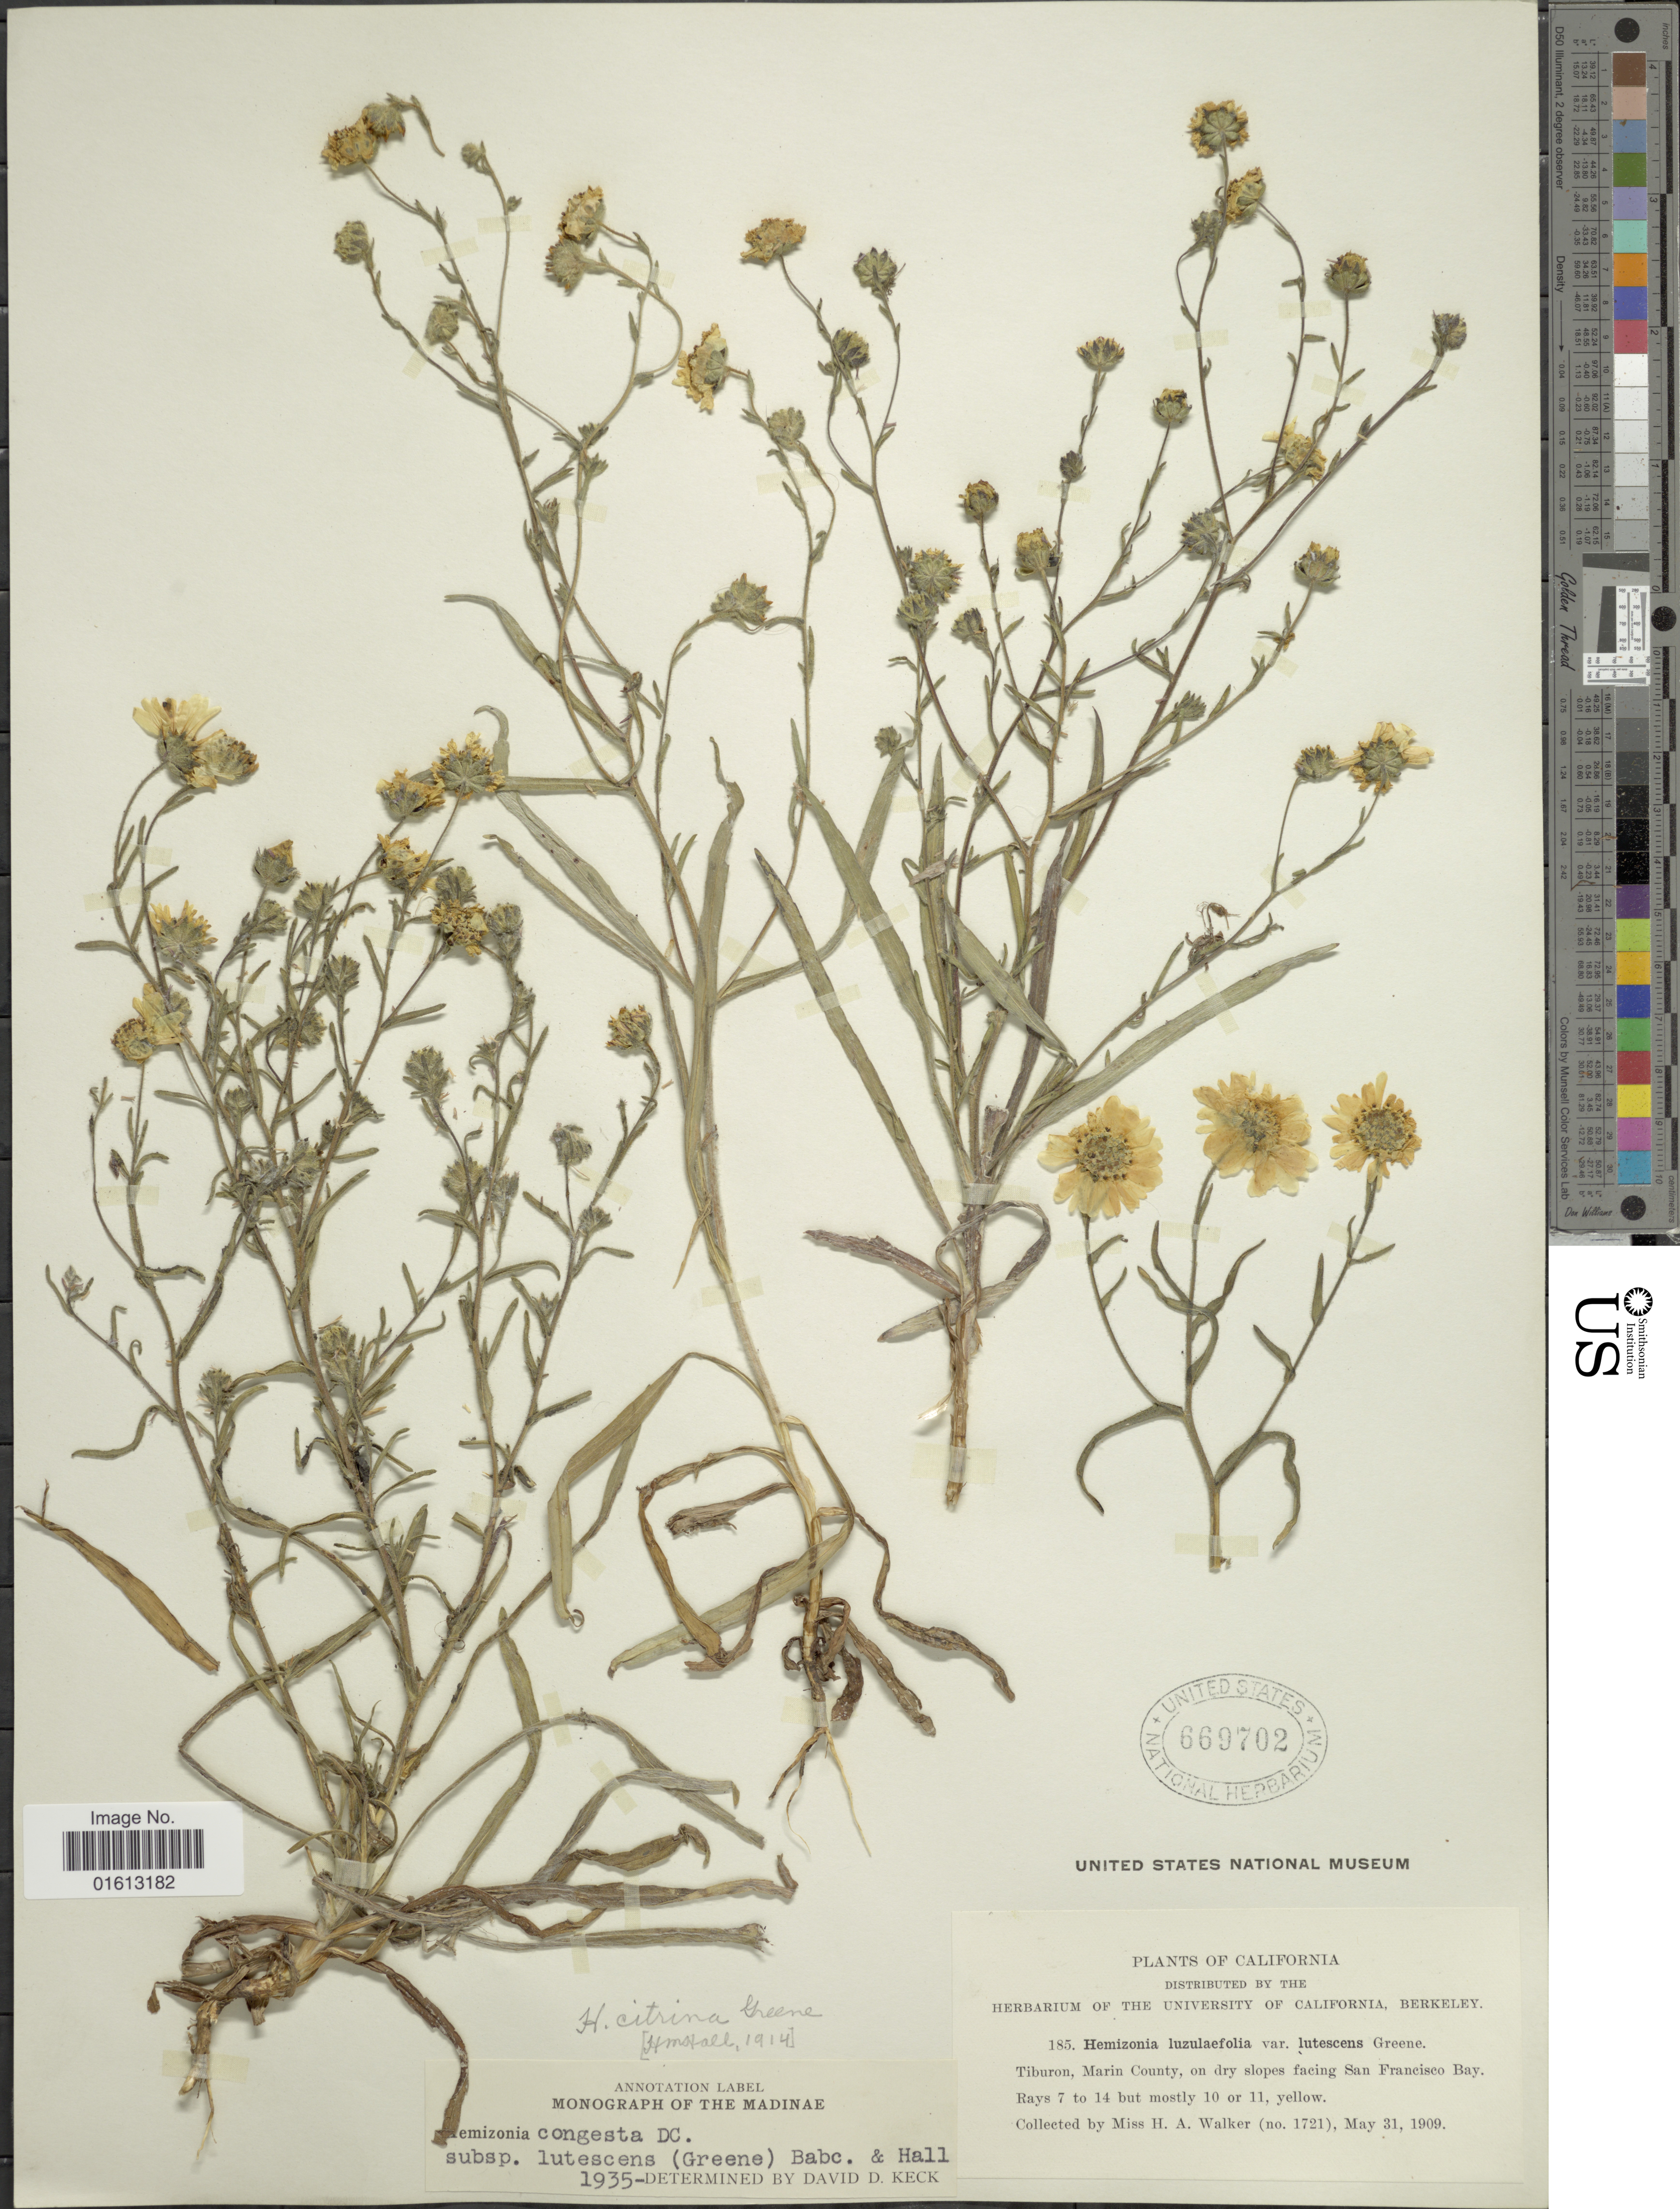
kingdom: Plantae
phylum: Tracheophyta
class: Magnoliopsida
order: Asterales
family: Asteraceae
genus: Hemizonia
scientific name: Hemizonia congesta subsp. lutescens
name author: (Greene) Babc. & H.M. Hall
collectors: H. Walker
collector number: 1721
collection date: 1909-05-31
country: United States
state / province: California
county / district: Marin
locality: Tiburon, Marin County, on dry slopes facing San Francisco Bay, Rays 7 to 14 but mostly 10 or 11, yellow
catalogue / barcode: US 669702